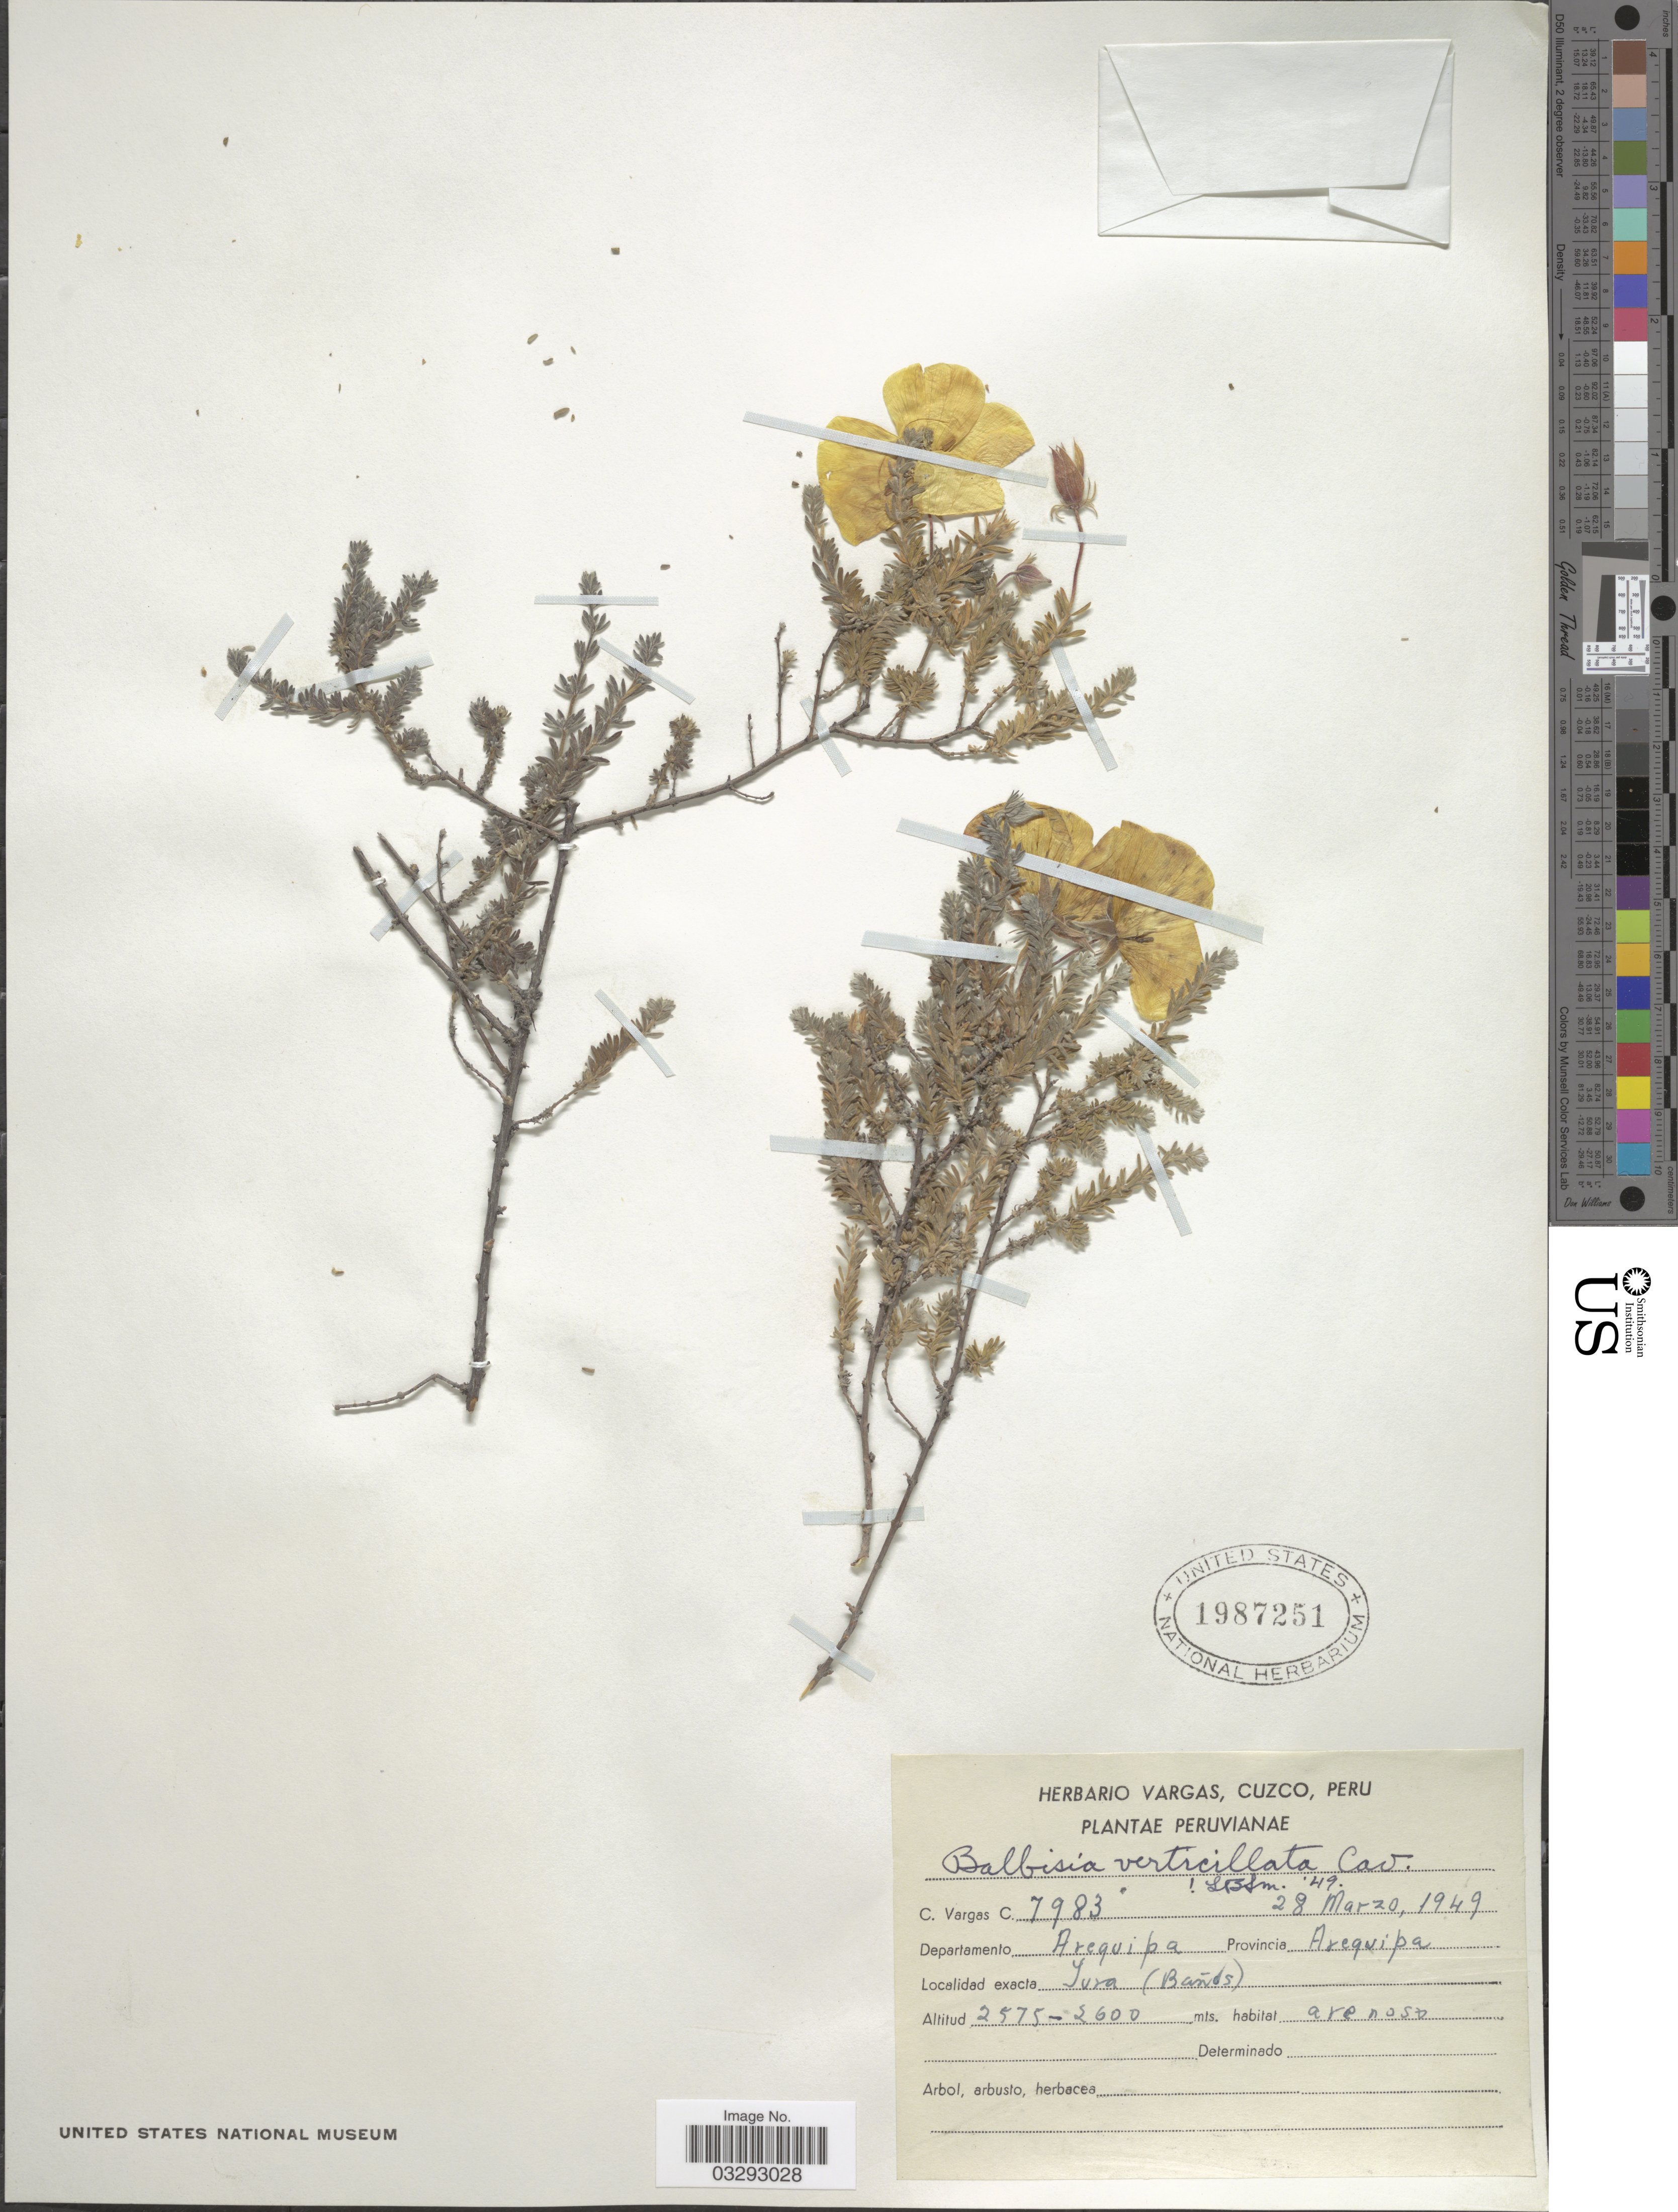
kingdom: Plantae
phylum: Tracheophyta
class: Magnoliopsida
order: Geraniales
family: Vivianiaceae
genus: Balbisia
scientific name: Balbisia verticillata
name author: Cav.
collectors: C. Vargas Calderón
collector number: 7983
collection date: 1949-03-28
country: Peru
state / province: Arequipa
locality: Departamento Arequipa. Provincia Arequipa. Yura (Baños).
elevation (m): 2575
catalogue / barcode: US 1987251